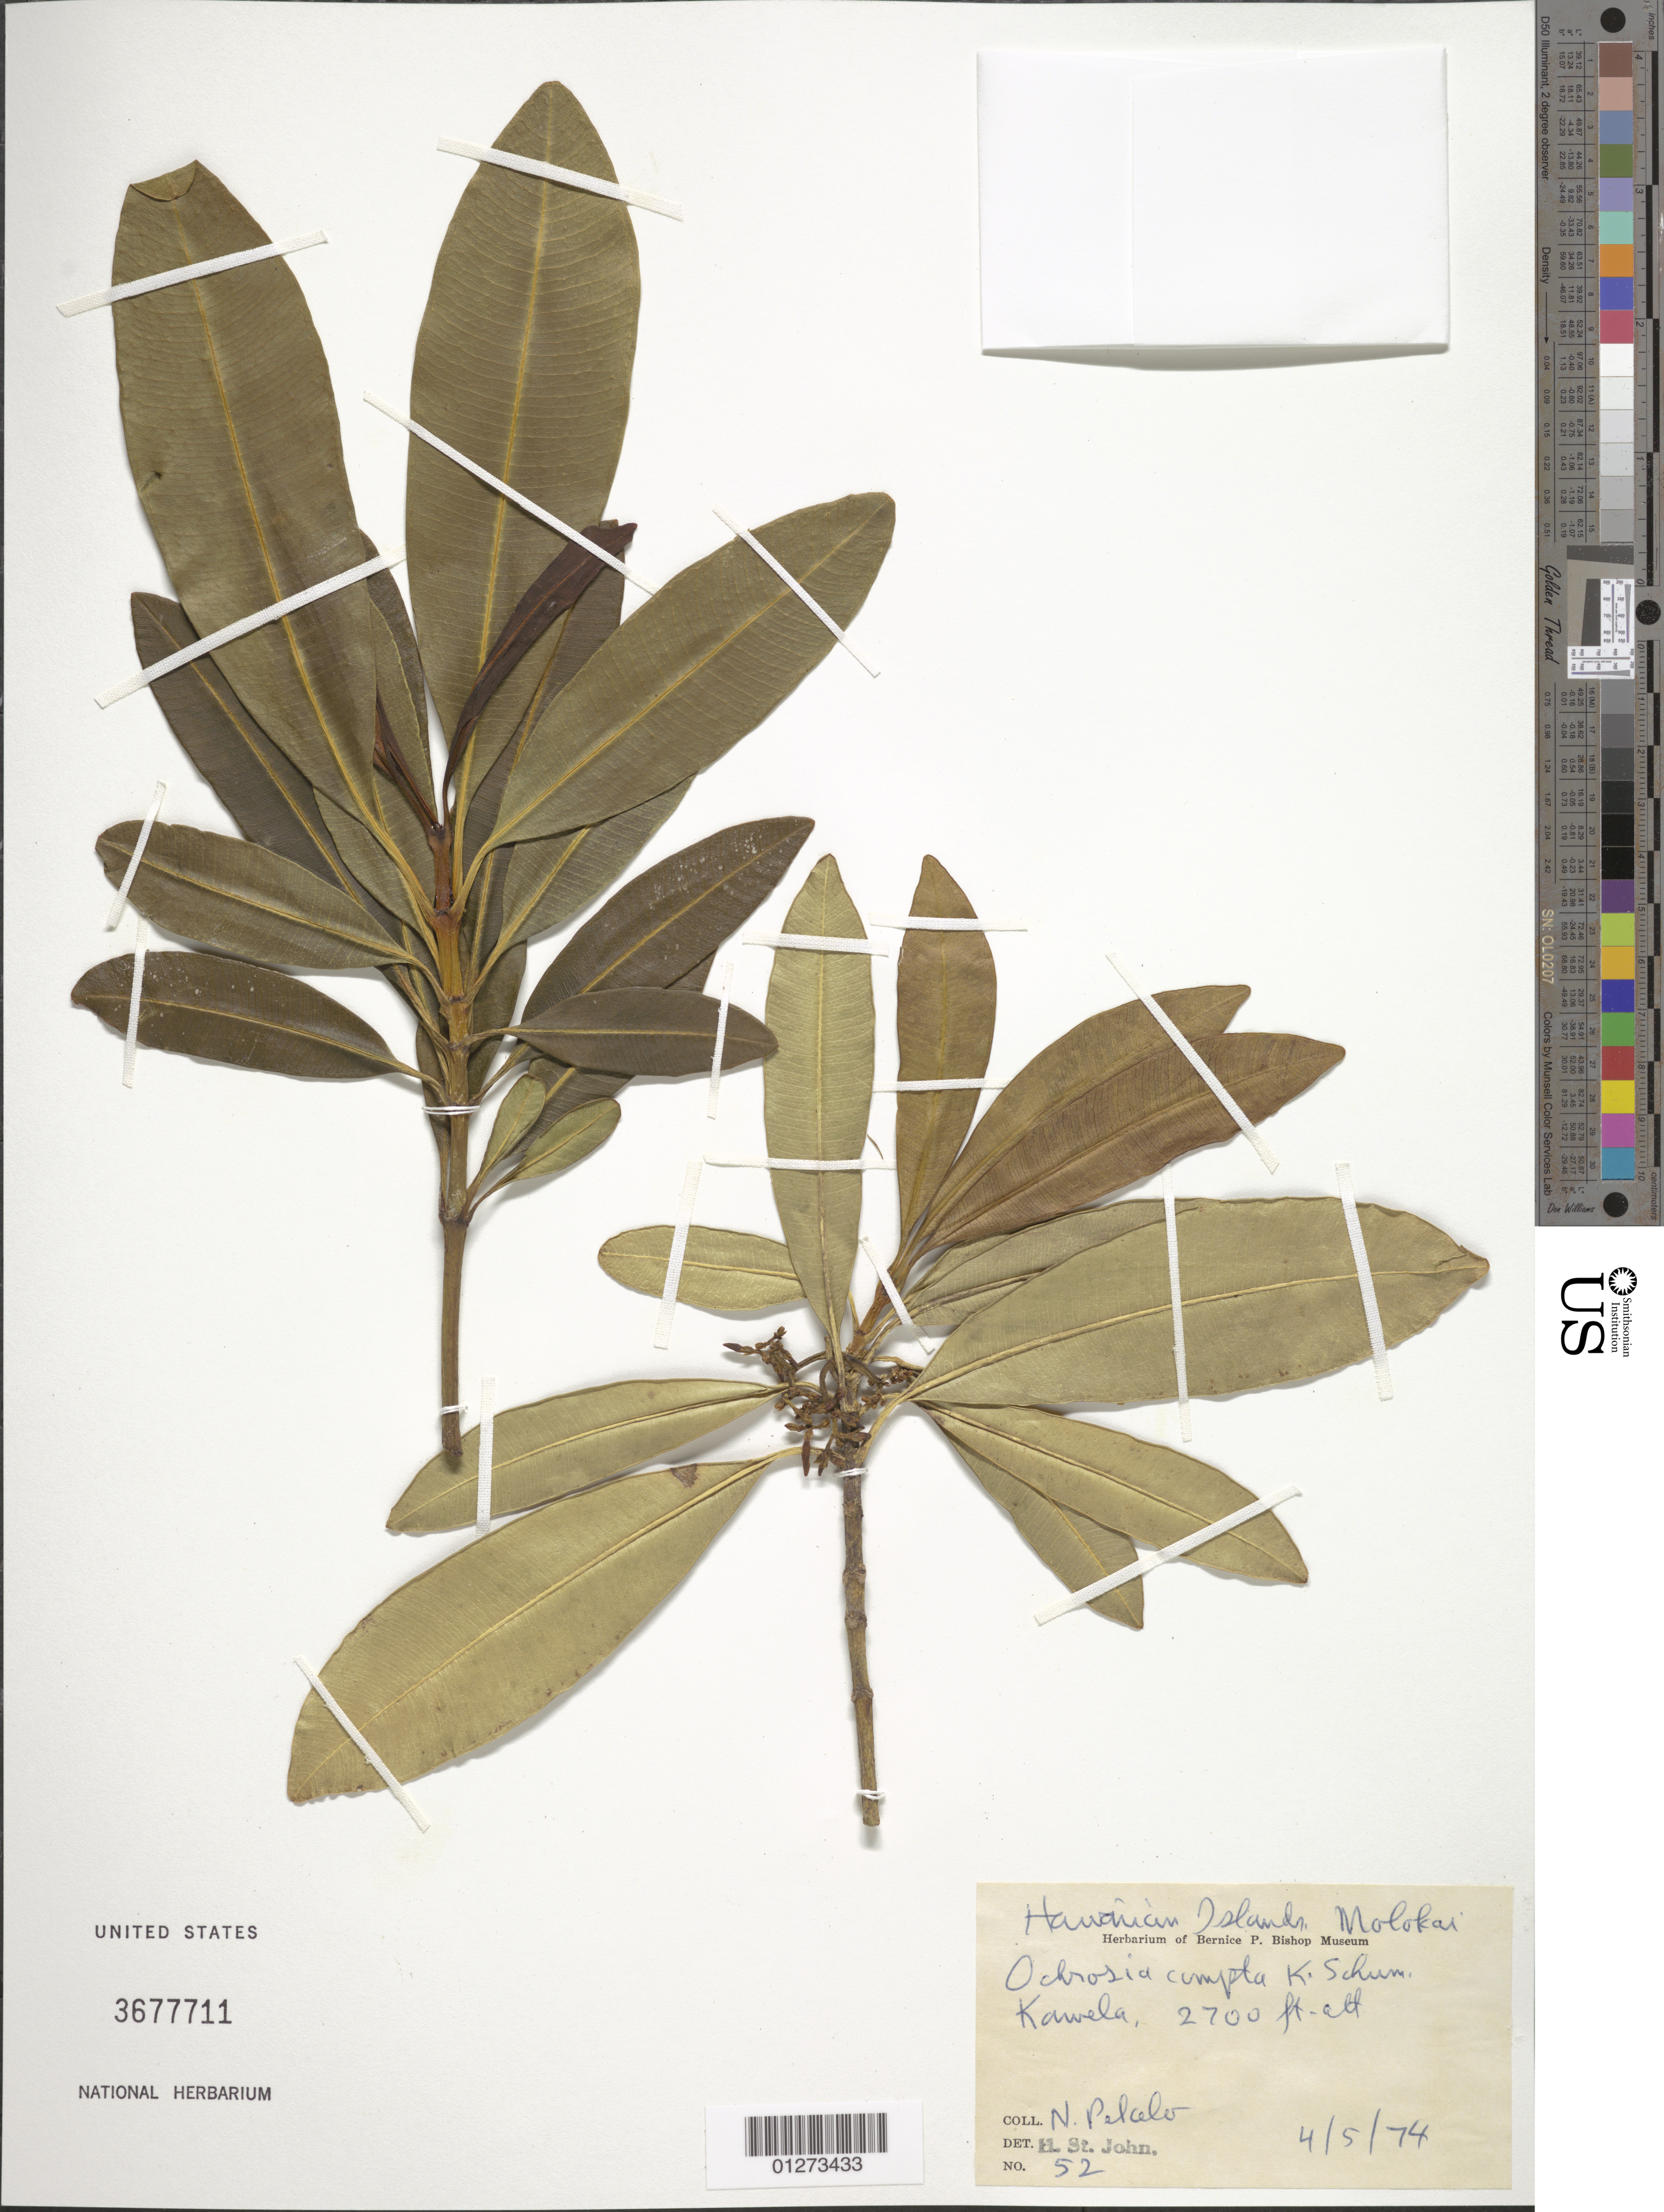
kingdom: Plantae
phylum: Tracheophyta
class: Magnoliopsida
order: Gentianales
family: Apocynaceae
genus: Ochrosia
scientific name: Ochrosia compta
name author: K. Schum.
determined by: St. John, H.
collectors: N. Pekelo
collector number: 52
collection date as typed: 4/5/74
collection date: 1974-04-05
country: United States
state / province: Hawaii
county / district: Maui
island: Moloka'i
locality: Kawela.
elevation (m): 823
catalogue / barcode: US 3677711